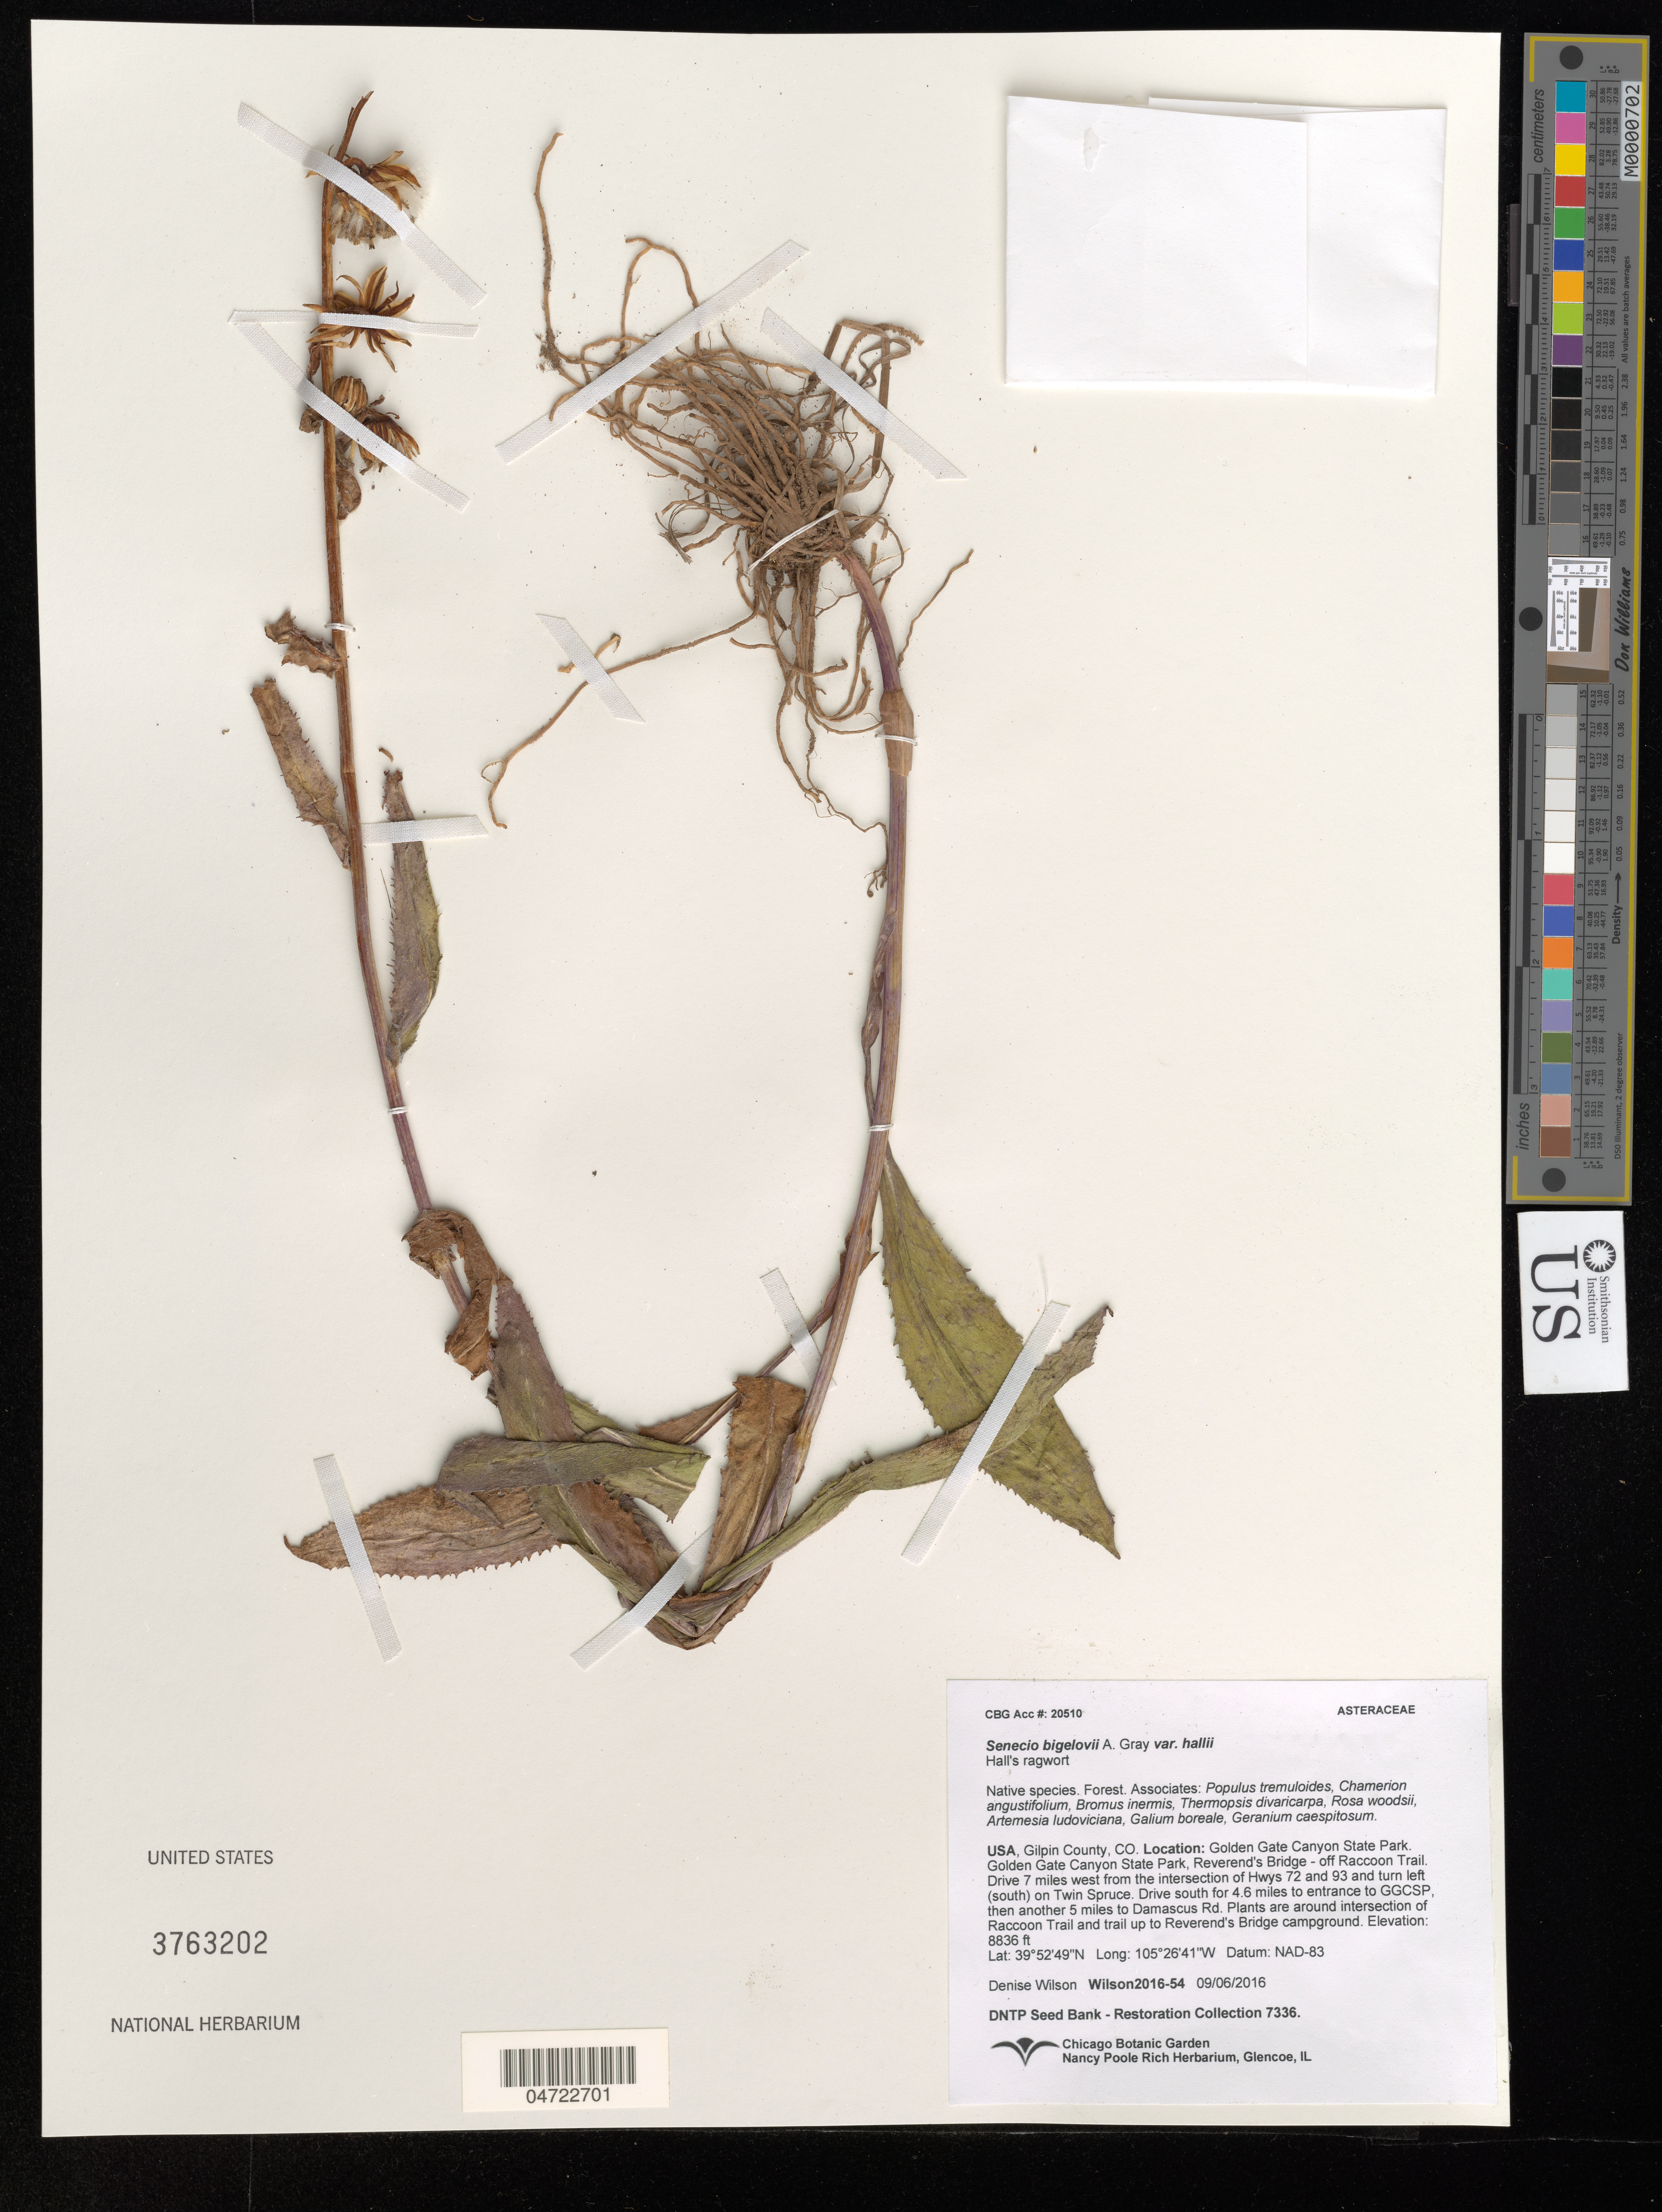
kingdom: Plantae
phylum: Tracheophyta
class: Magnoliopsida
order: Asterales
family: Asteraceae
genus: Senecio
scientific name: Senecio bigelovii var. hallii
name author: A. Gray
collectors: D. Wilson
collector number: Wilson2016-54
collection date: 2016-09-06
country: United States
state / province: Colorado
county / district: Gilpin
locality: Gilpin County. Golden Gate Canyon State Park. Golden Gate Canyon State Park, Reverend's Bridge - off Raccoon Trail. Drive 7 miles west from the intersection of Hwys 72 and 93 and turn left (south) on Twin Spruce. Drive south for 4.6 miles to entrance to GGCSP, then another 5 miles to Damascus Rd. Plants are around intersection of Raccoon Trail and trail up to Reverend's Bridge campground.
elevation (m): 2693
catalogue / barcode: US 3763202